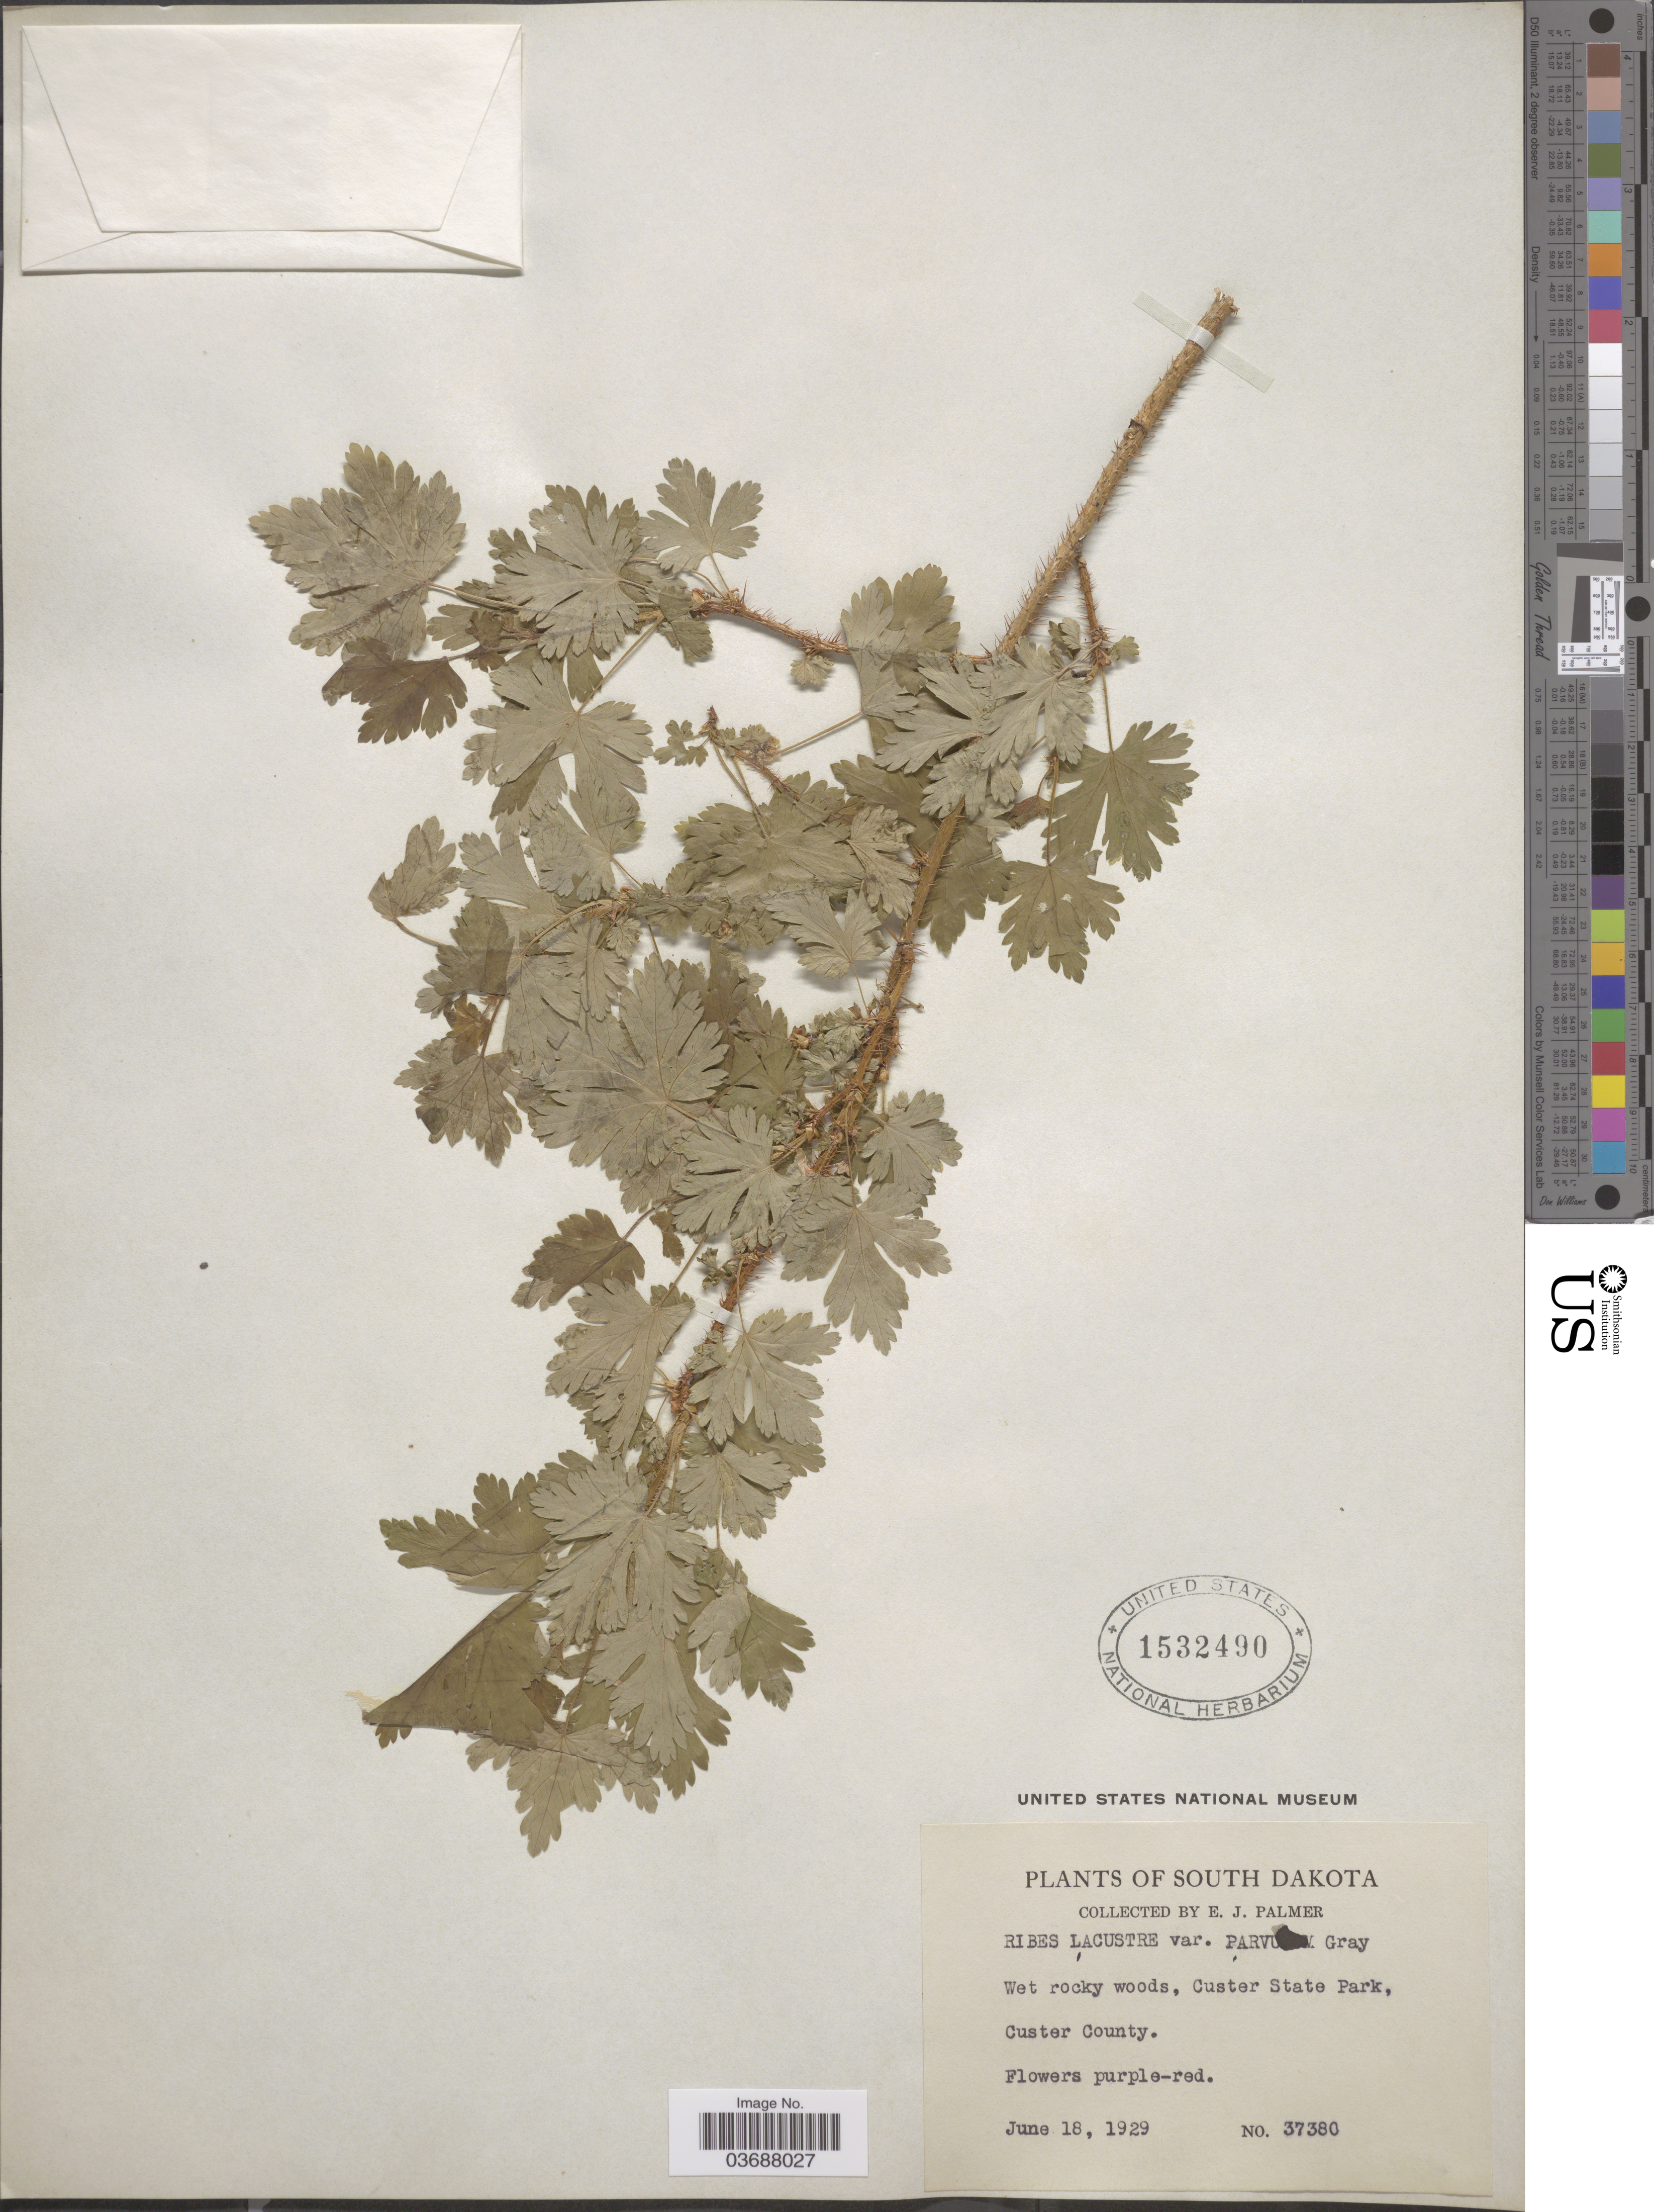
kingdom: Plantae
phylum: Tracheophyta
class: Magnoliopsida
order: Saxifragales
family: Grossulariaceae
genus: Ribes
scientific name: Ribes lacustre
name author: (Pers.) Poir.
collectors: E. J. Palmer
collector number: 37380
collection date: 1929-06-18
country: United States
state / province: South Dakota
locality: Custer State Park, Custer County.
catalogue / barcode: US 1532490